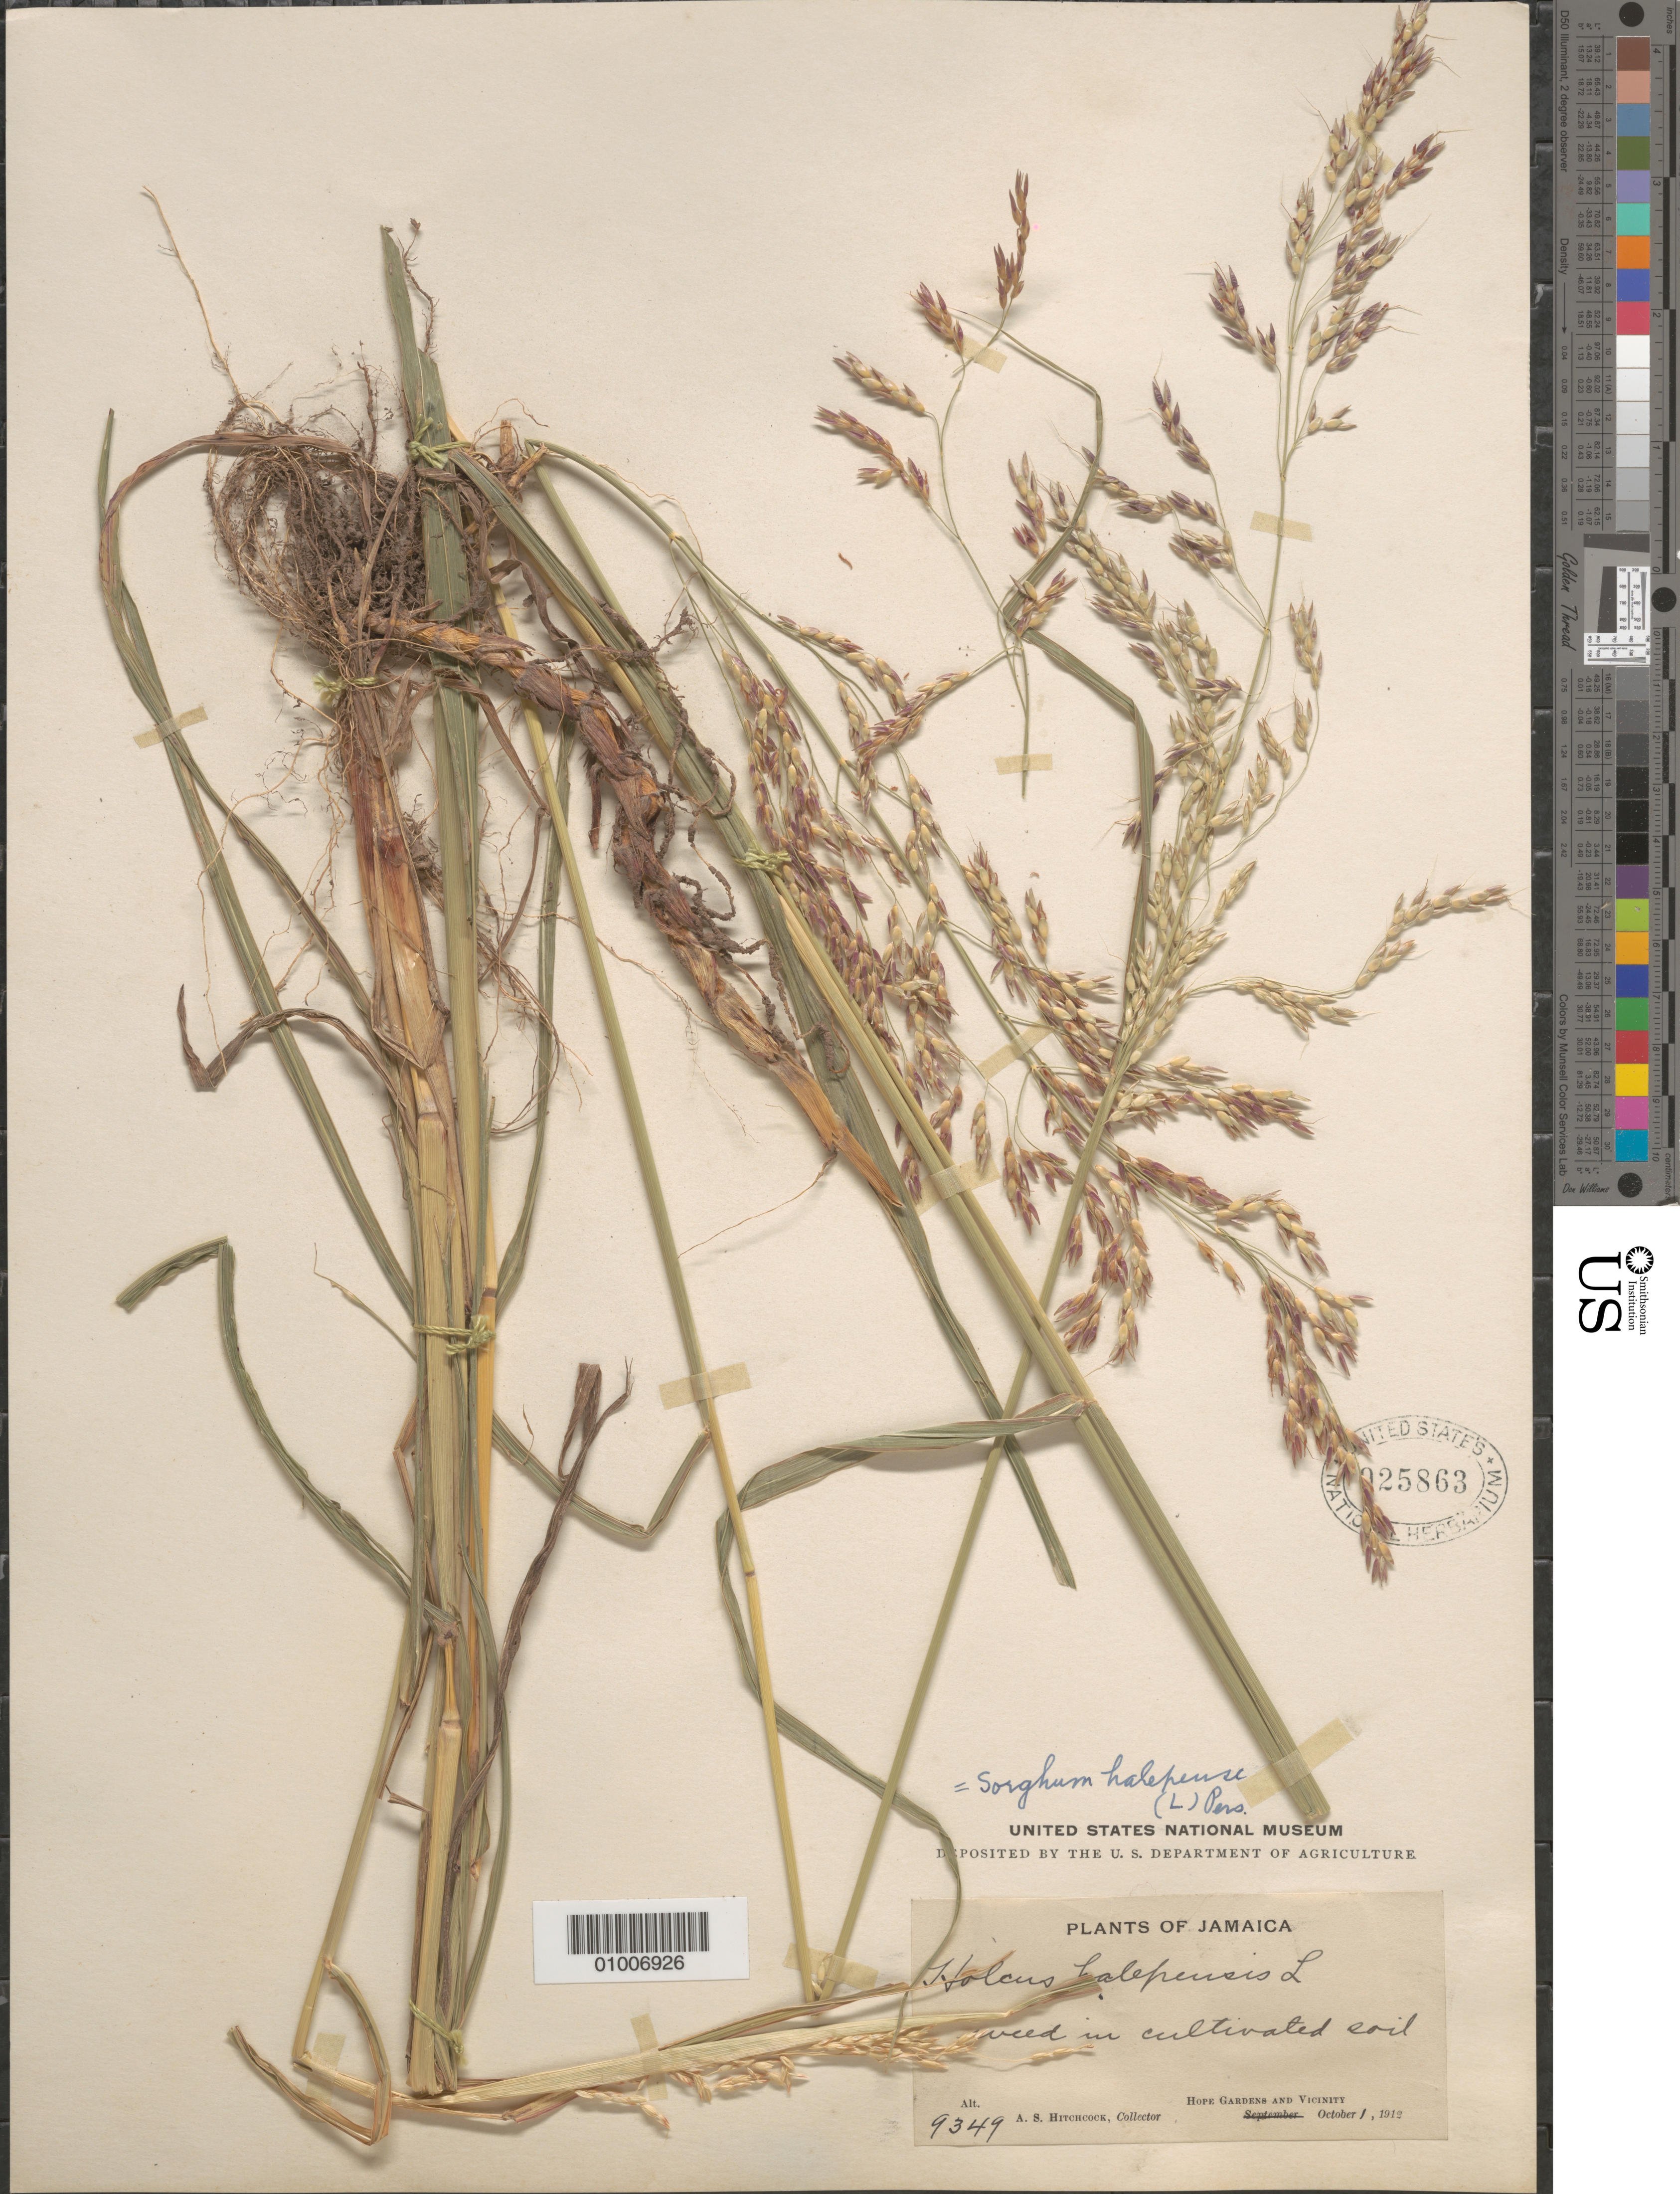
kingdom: Plantae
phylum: Tracheophyta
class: Liliopsida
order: Poales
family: Poaceae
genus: Sorghum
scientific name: Sorghum halepense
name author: (L.) Pers.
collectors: A. S. Hitchcock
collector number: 9349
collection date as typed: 01 Oct 1912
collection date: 1912-10-01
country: Jamaica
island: Jamaica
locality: weed in cultivated soil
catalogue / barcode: US 925863